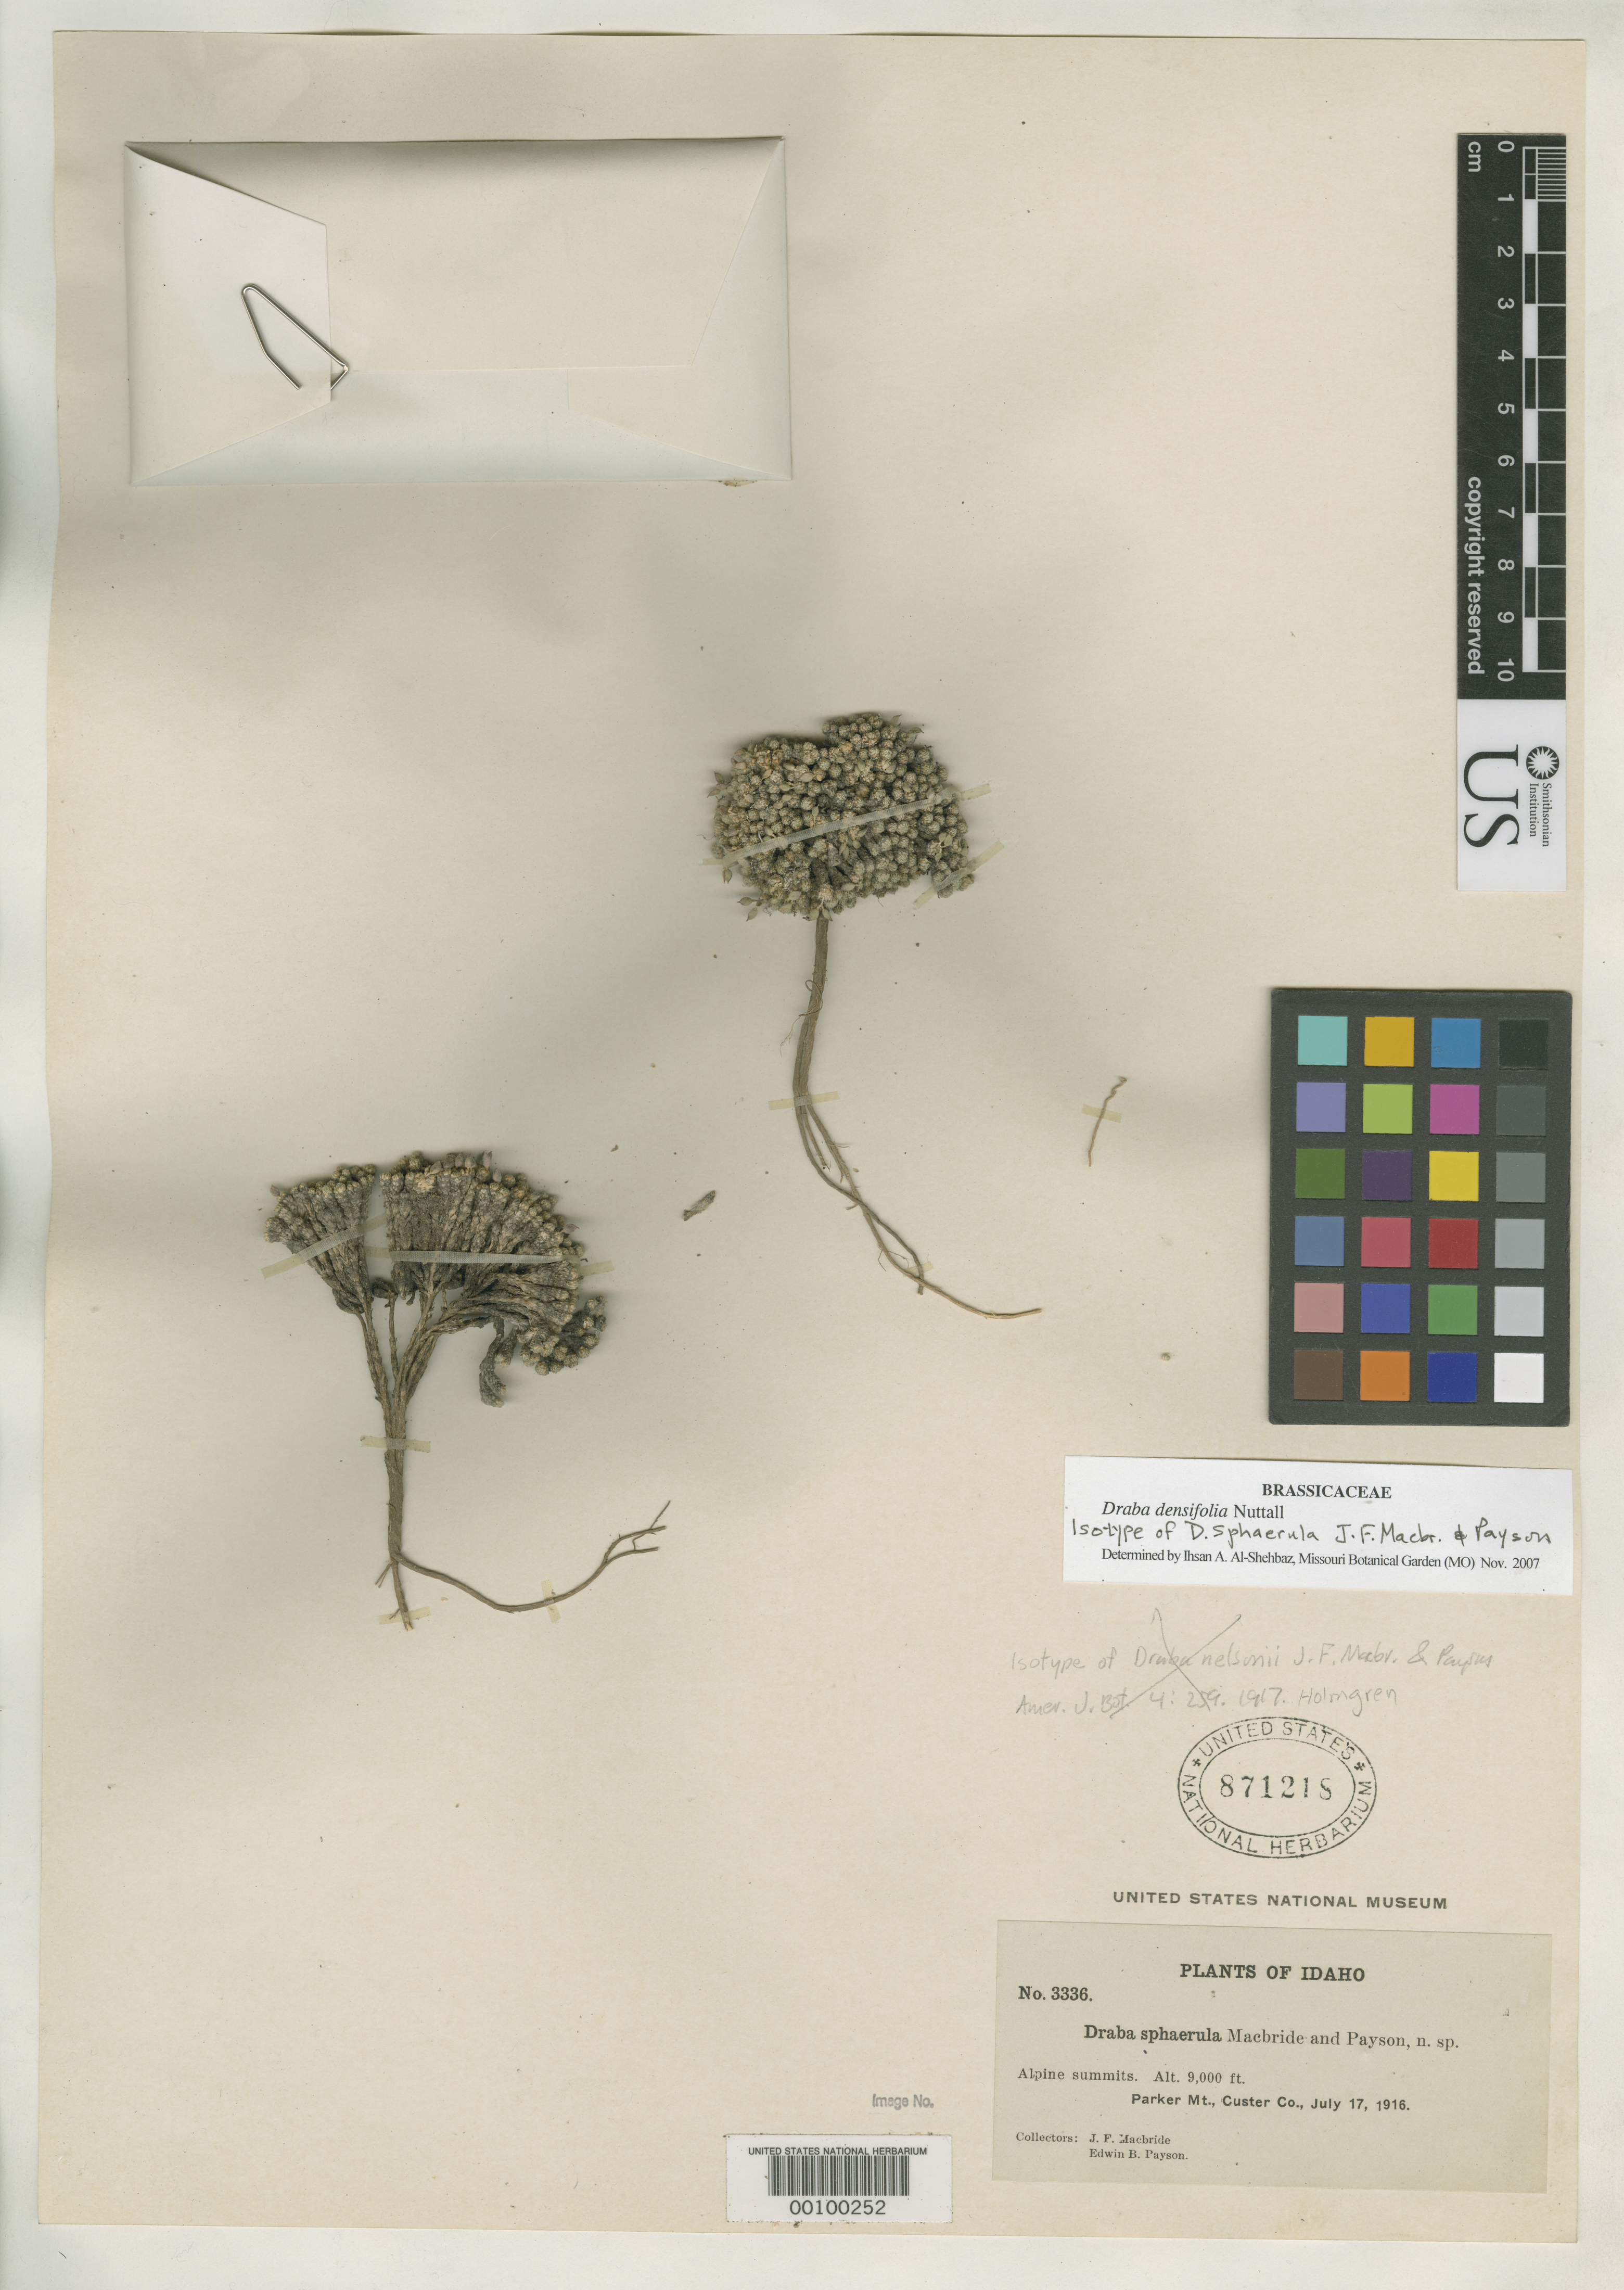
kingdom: Plantae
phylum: Tracheophyta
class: Magnoliopsida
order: Brassicales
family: Brassicaceae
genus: Draba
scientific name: Draba sphaerula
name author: J.F. Macbr. & Payson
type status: Isotype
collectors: J. F. Macbride & E. B. Payson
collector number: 3336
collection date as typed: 17 Jul 1916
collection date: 1916-07-17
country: United States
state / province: Idaho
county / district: Custer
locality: Parker Mt., alpine summits.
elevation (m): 2743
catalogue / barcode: US 871218